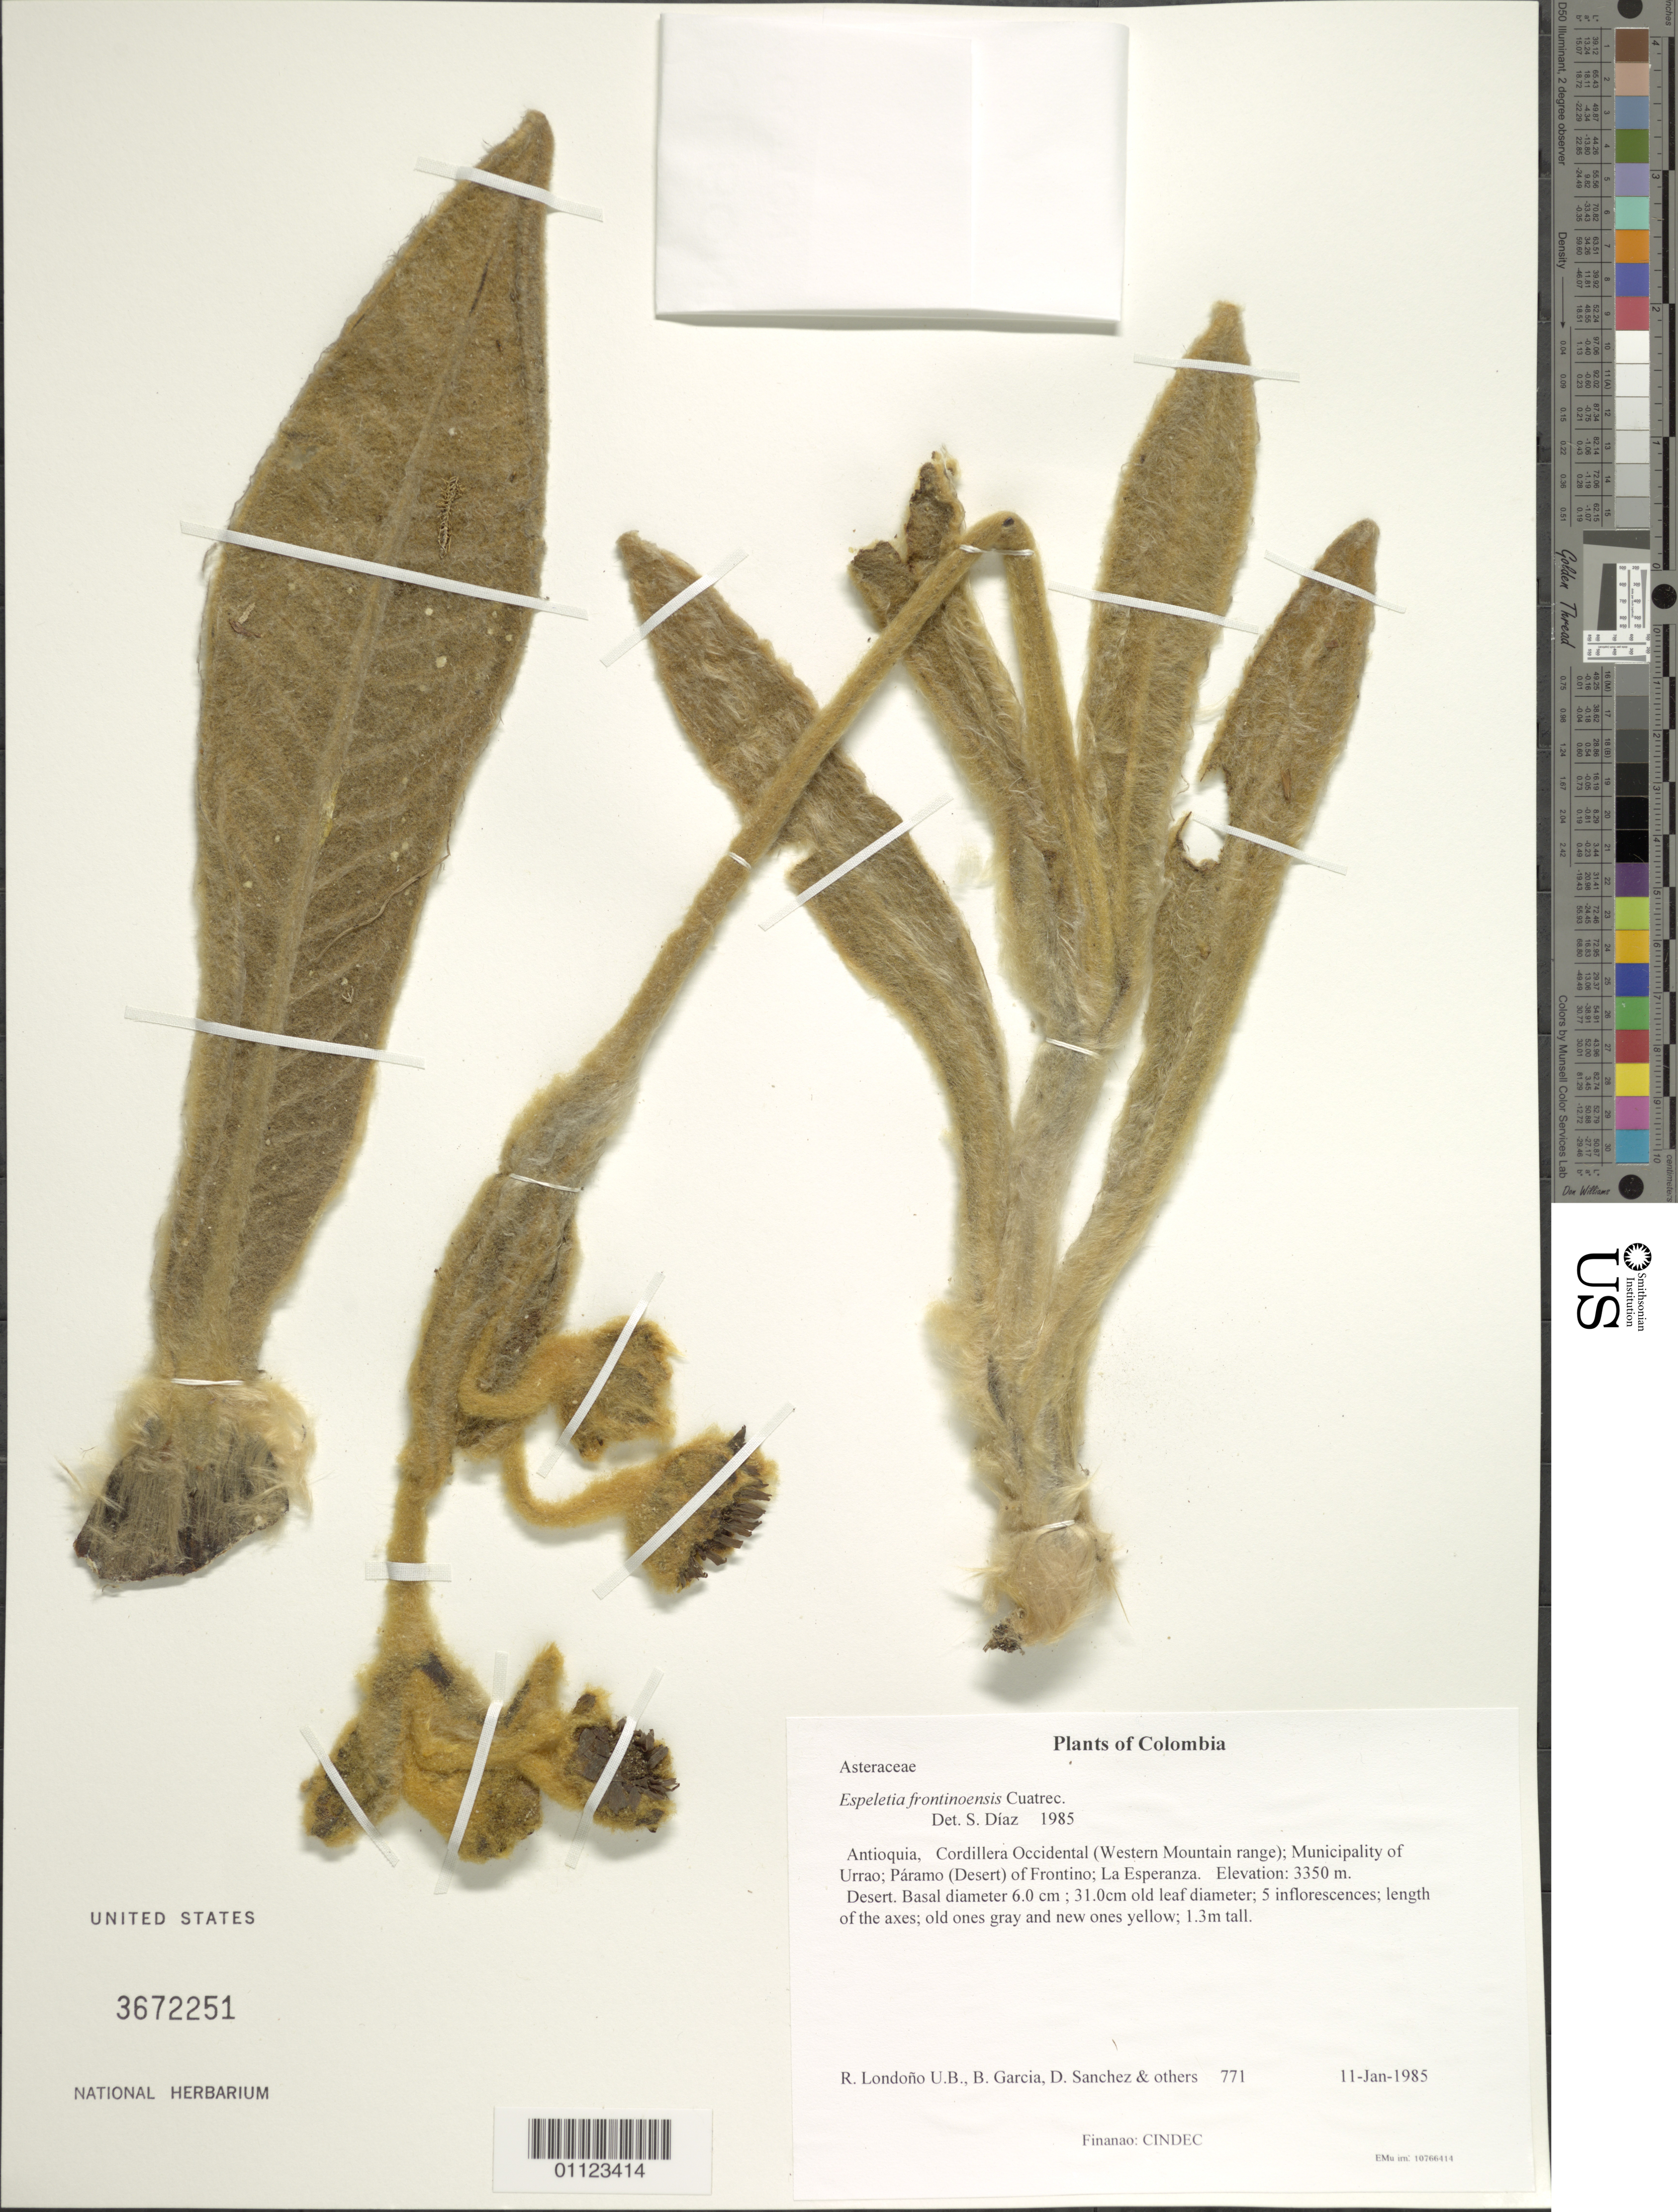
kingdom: Plantae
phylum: Tracheophyta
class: Magnoliopsida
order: Asterales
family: Asteraceae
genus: Espeletia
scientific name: Espeletia frontinoensis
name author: Cuatrec.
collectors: R. Londono U.B. et al.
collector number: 771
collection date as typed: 11-Jan-85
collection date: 1985-01-11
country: Colombia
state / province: Antioquia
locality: Cordillera Occidental (Western Mountain range); Municipality of Urrao; Páramo (Desert) of Frontino; La Esperanza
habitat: Paramo.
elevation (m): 3350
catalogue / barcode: US 3672251